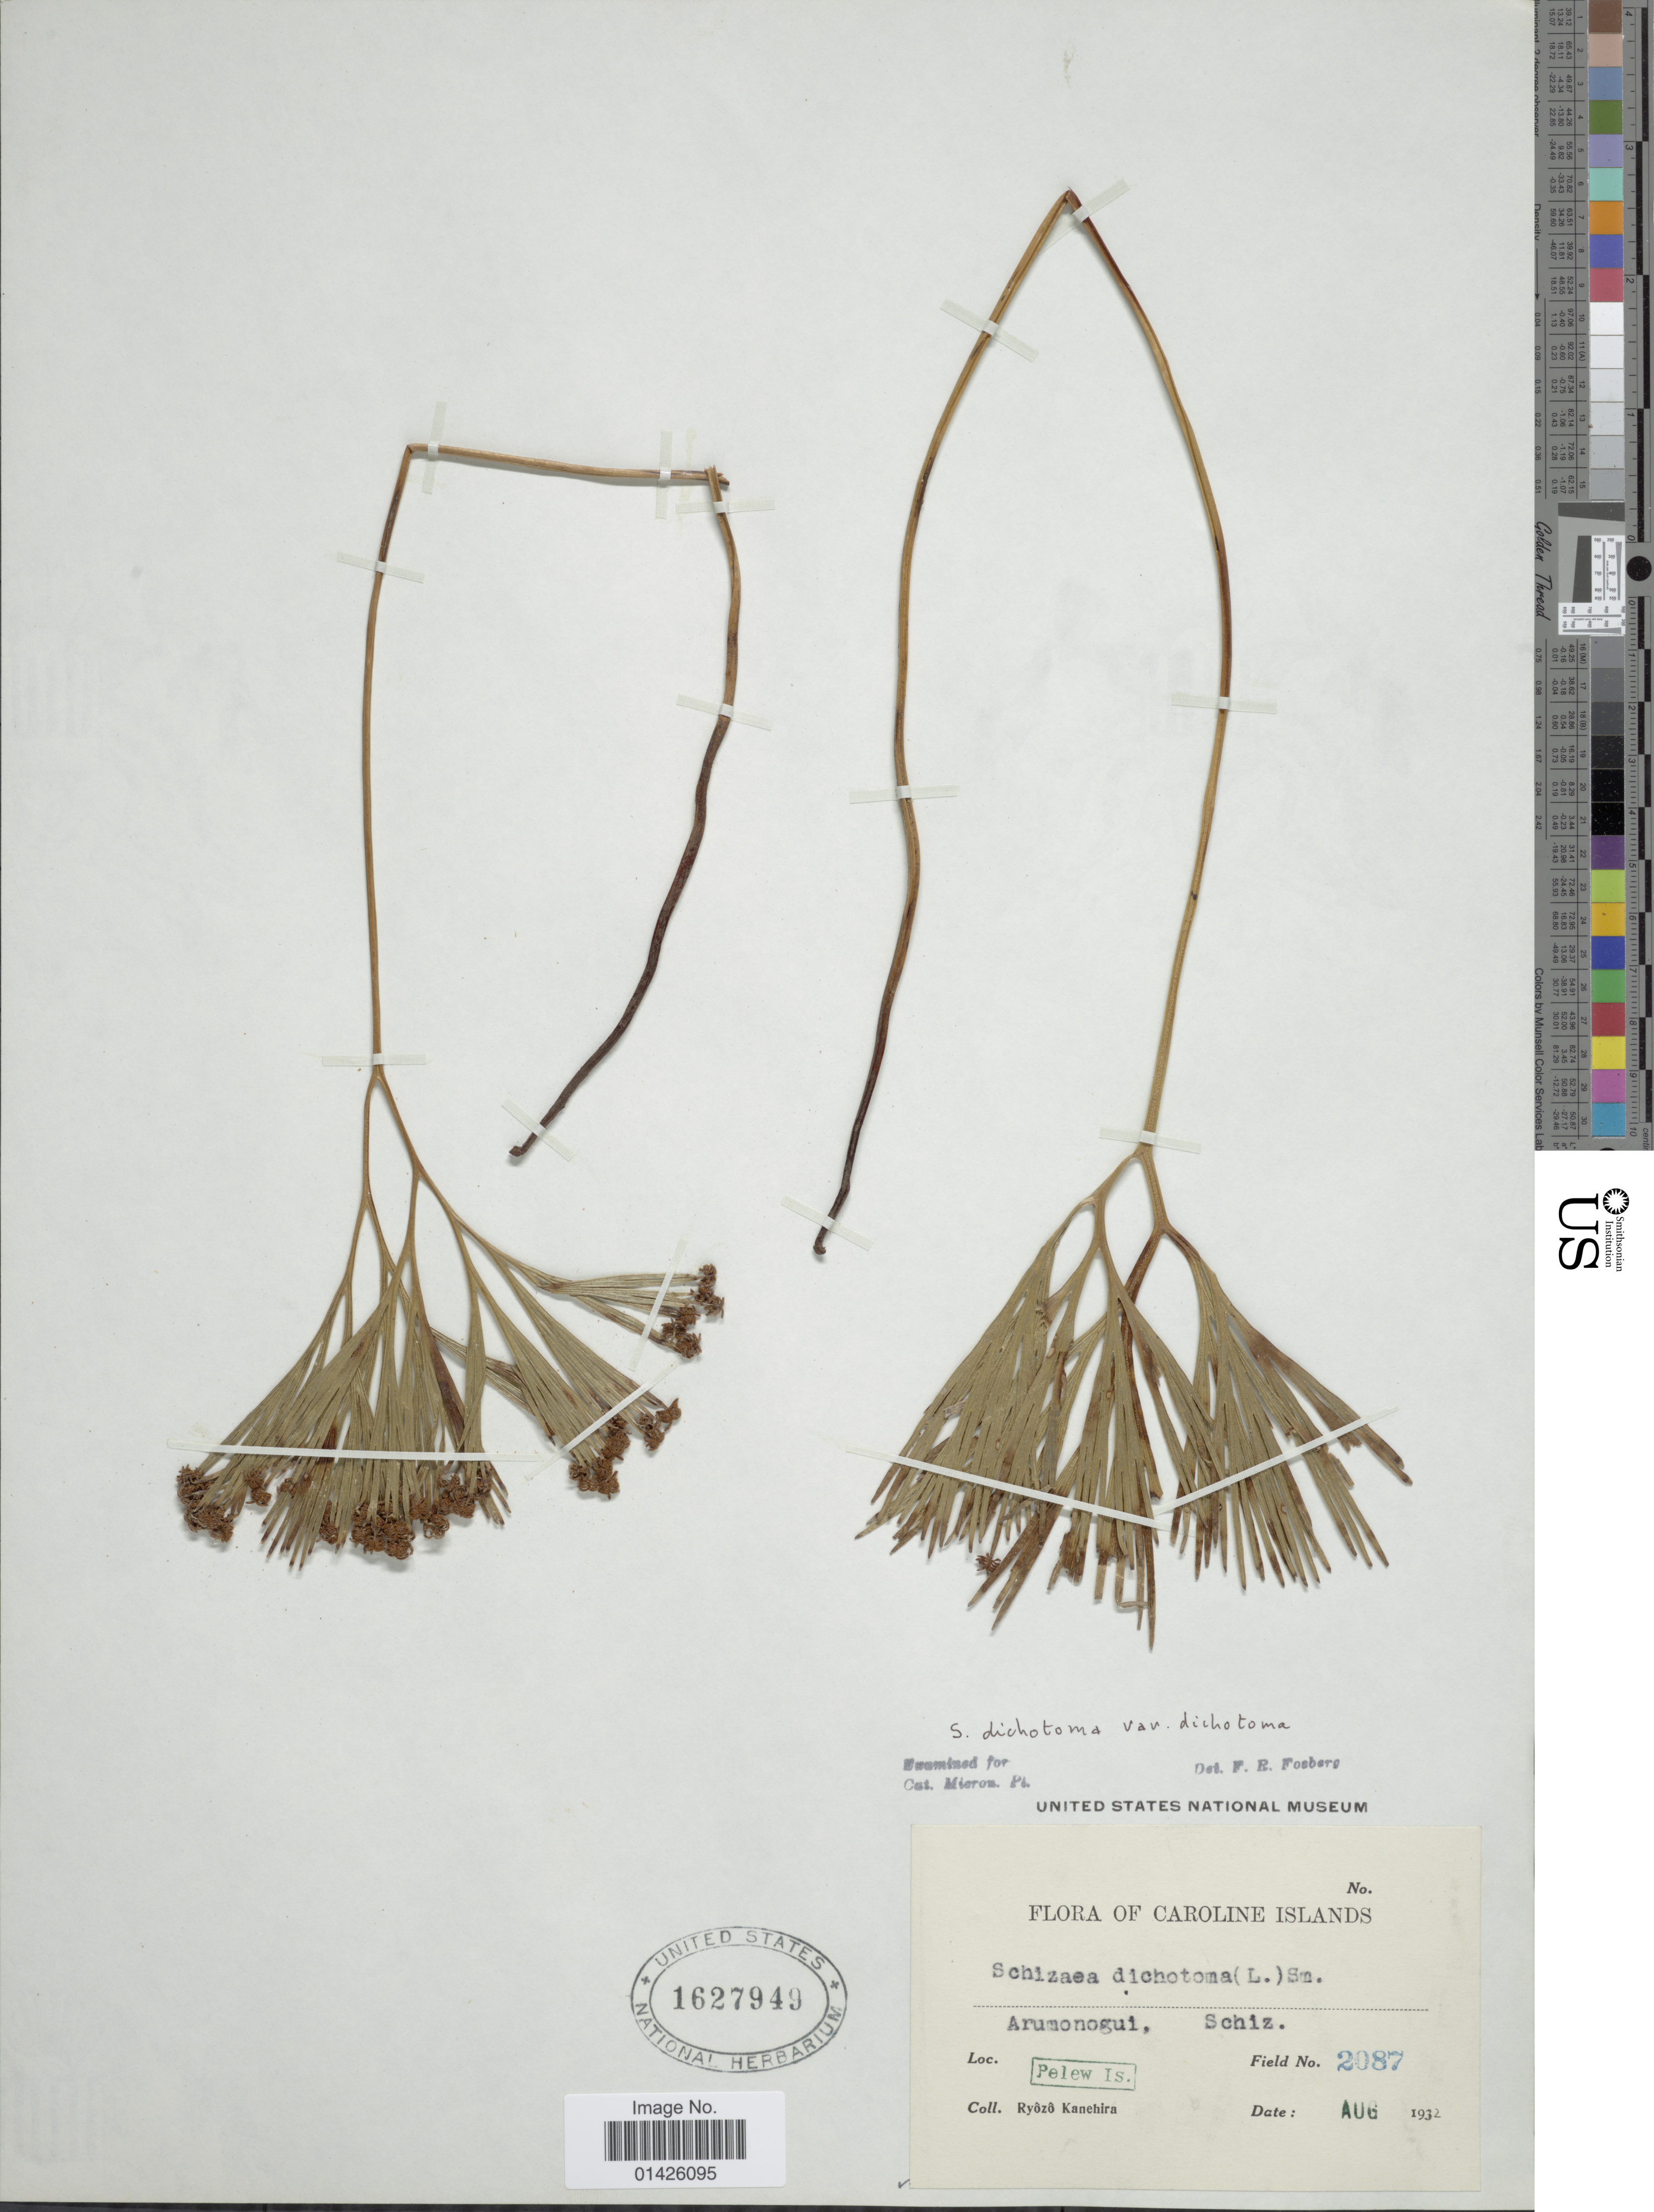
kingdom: Plantae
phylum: Tracheophyta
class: Polypodiopsida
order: Schizaeales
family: Schizaeaceae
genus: Schizaea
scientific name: Schizaea dichotoma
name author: (L.) J. Sm.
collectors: R. Kanehira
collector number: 2087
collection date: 1932-08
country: Palau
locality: Caroline Islands, Pelew Is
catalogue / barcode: US 1627949